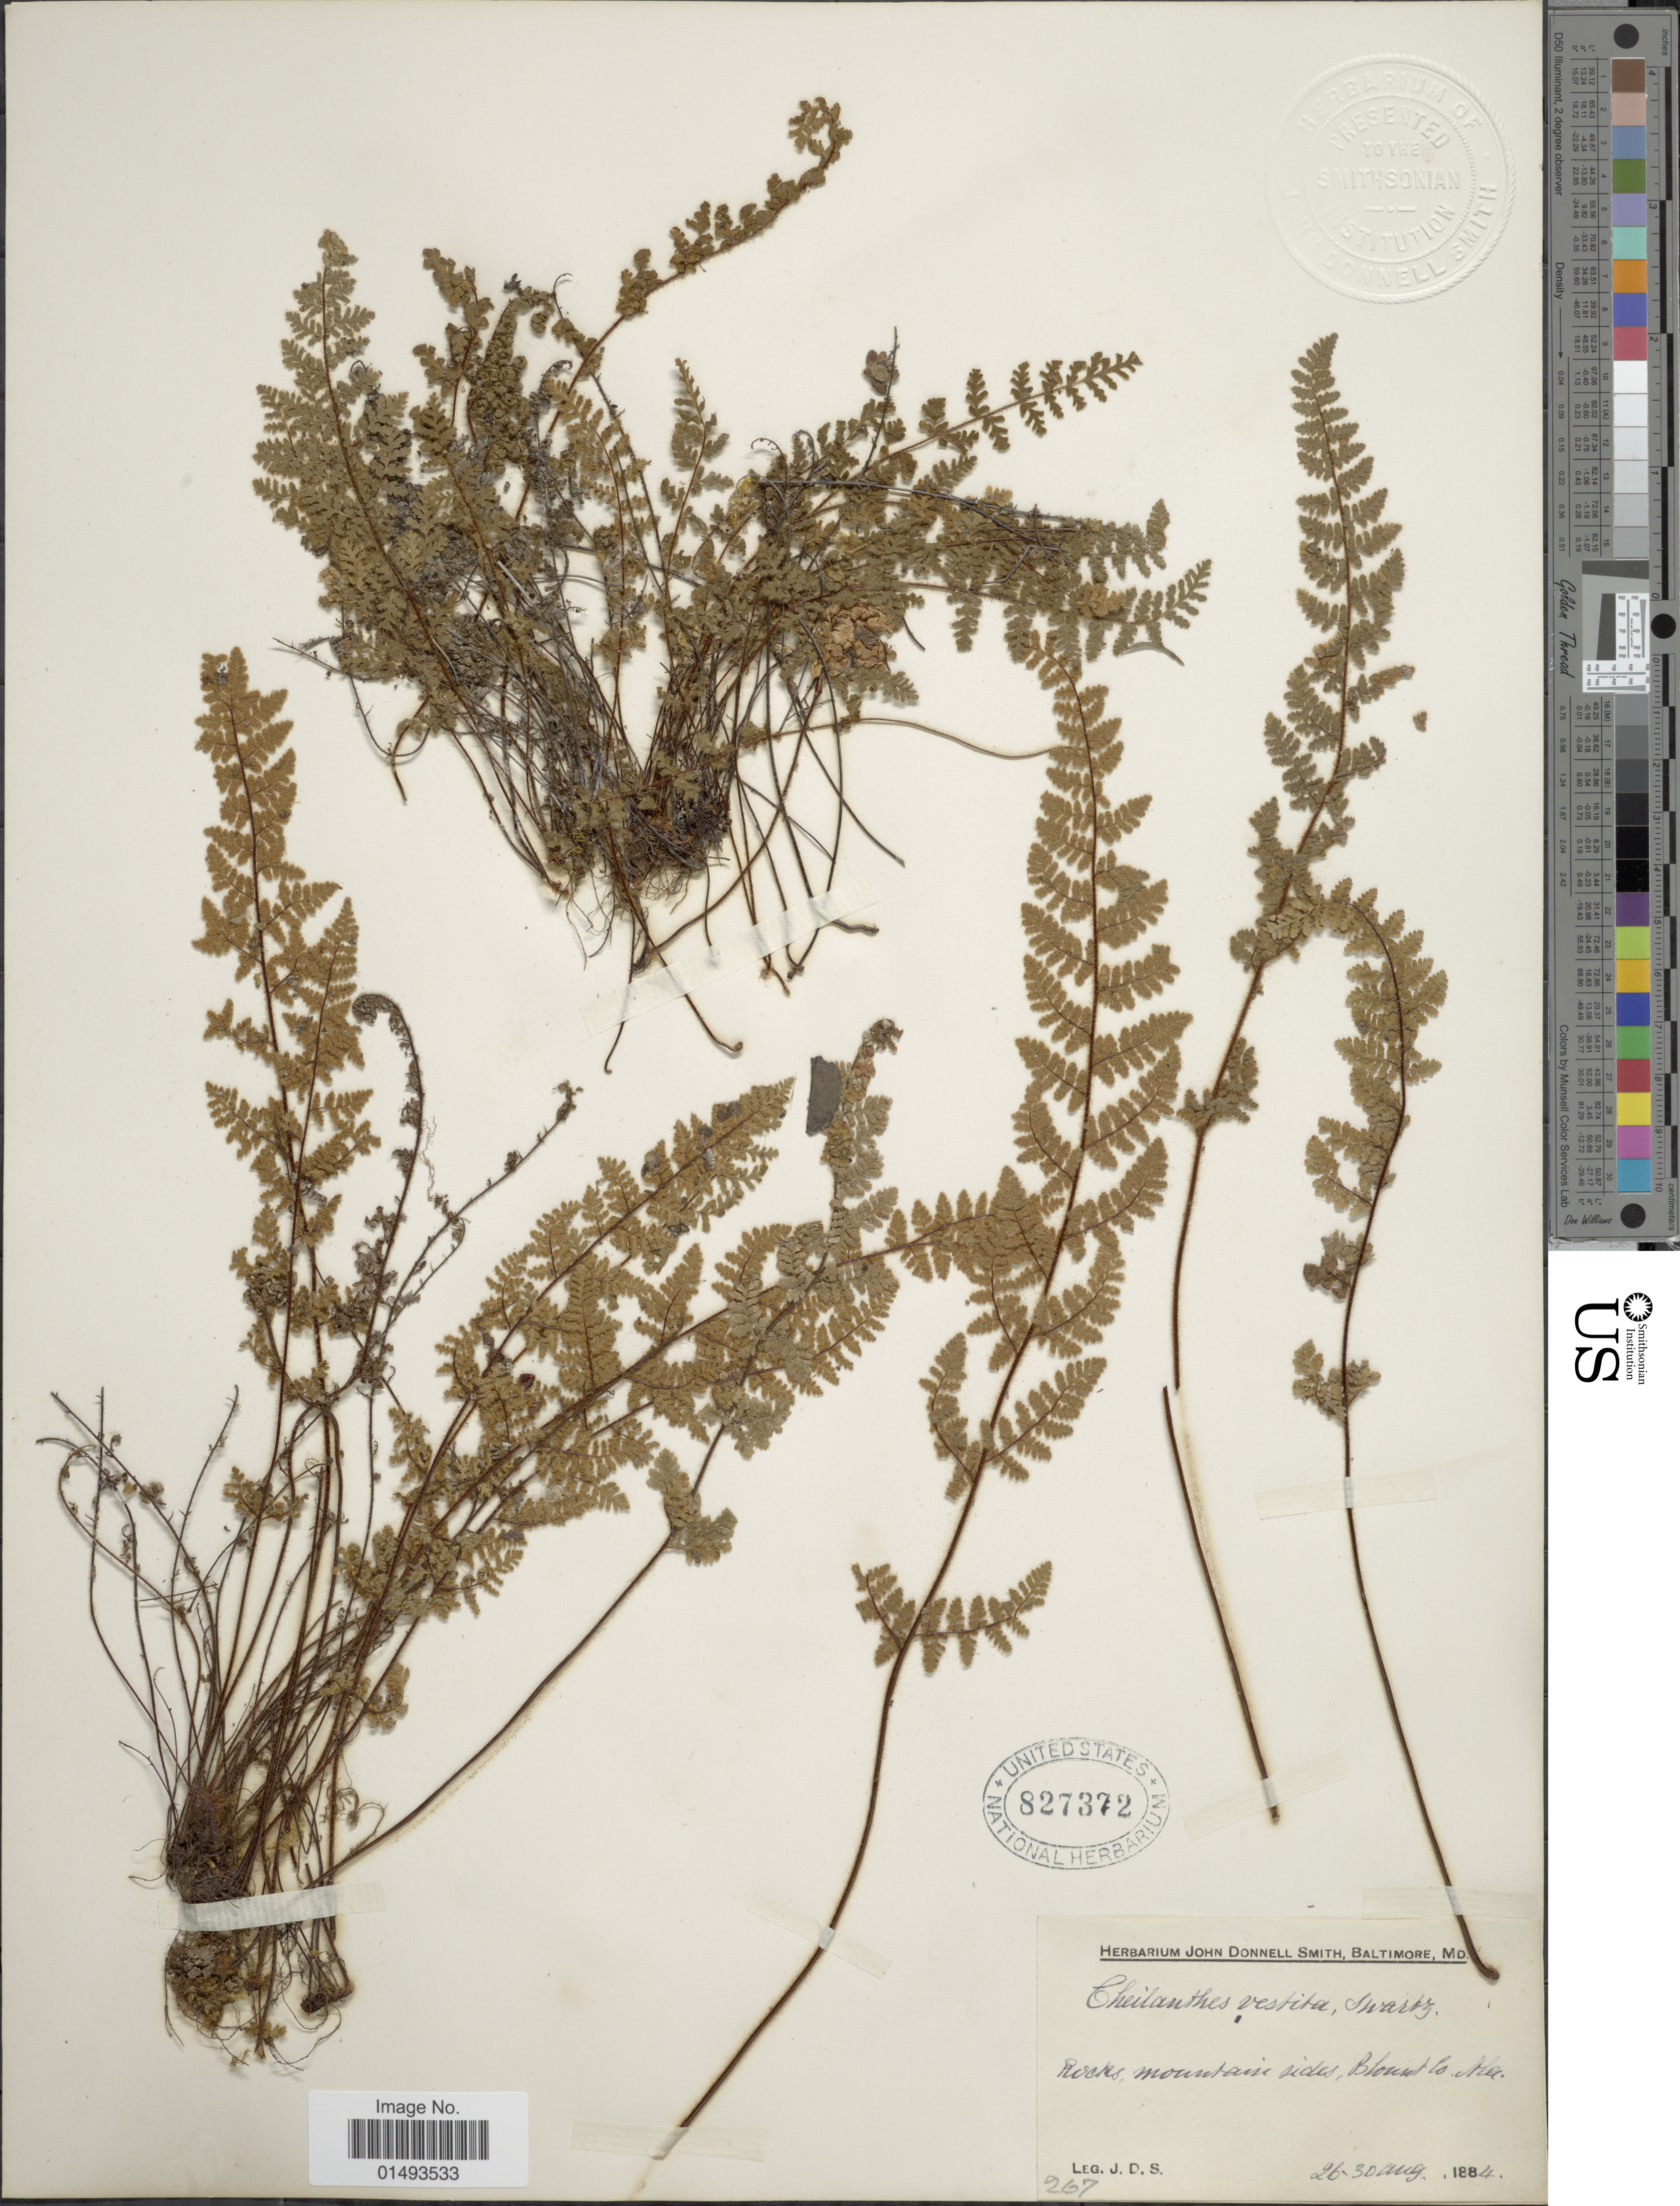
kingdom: Plantae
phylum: Tracheophyta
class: Polypodiopsida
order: Polypodiales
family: Pteridaceae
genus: Myriopteris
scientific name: Myriopteris lanosa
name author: (Michx.) Grusz & Windham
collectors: J. Donnell Smith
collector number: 267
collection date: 1884-08-26/1884-08-30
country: United States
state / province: Alabama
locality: Rocks mountain sides, Blount Co.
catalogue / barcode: US 827372